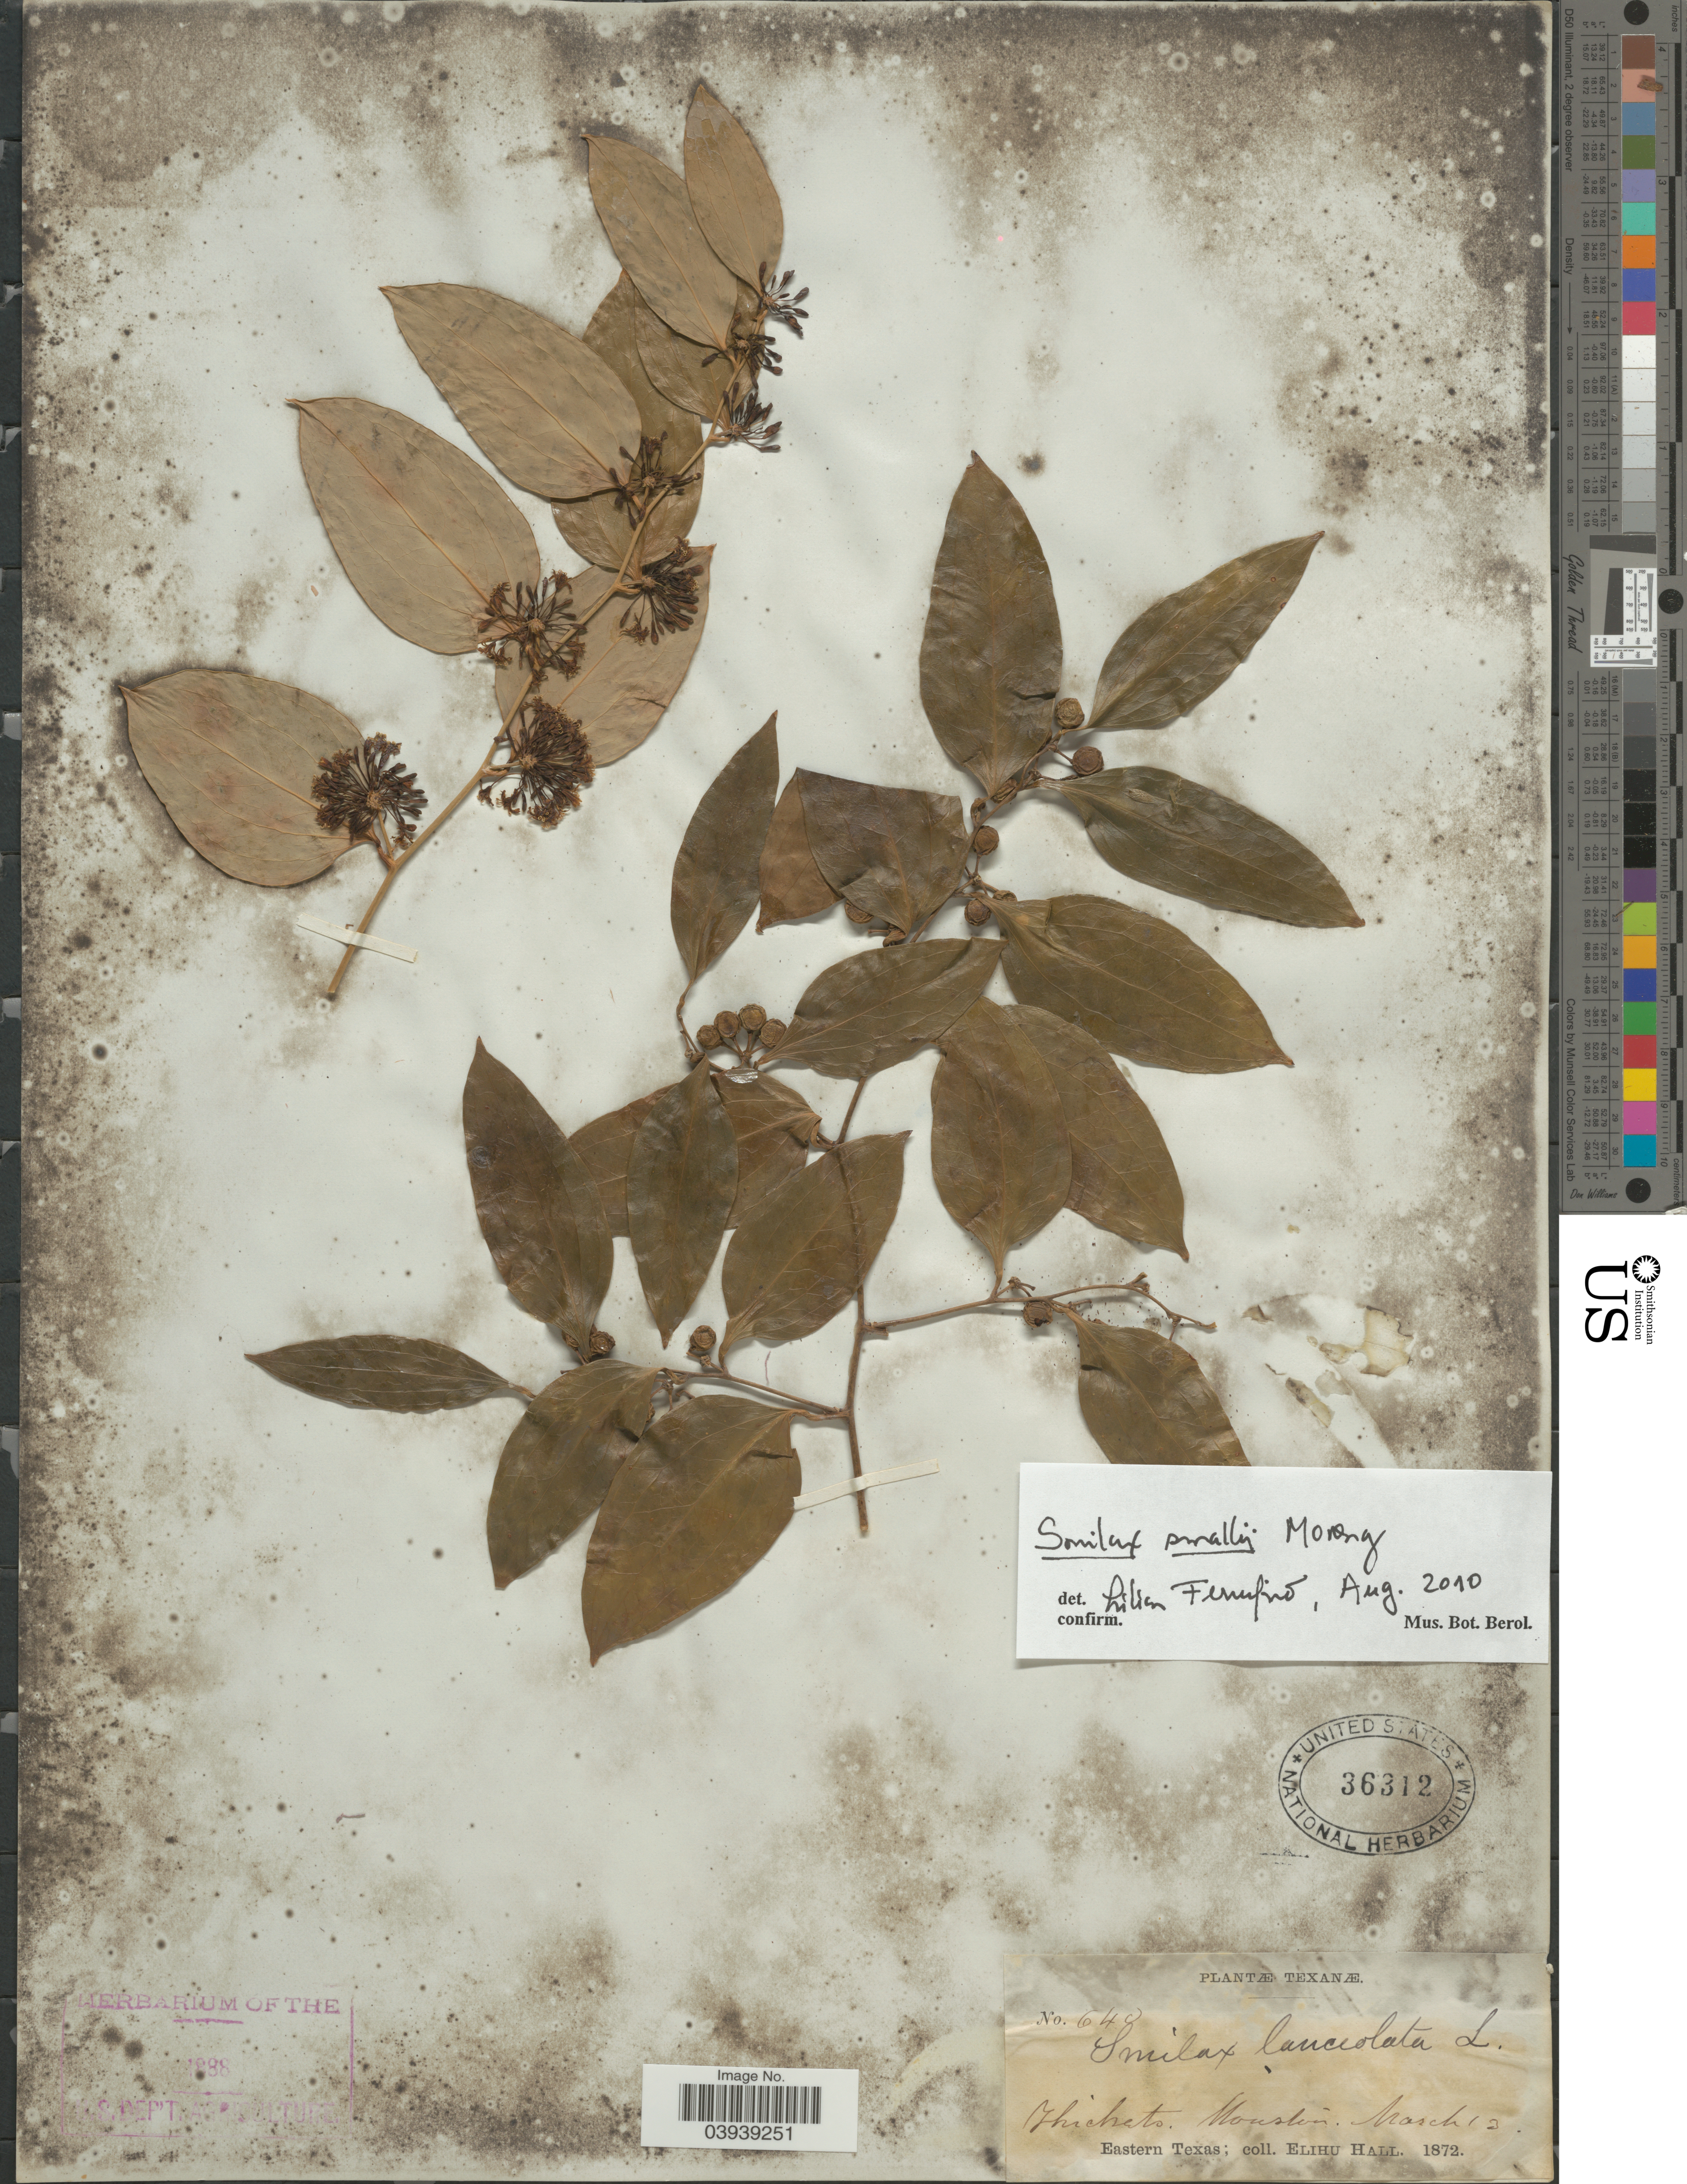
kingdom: Plantae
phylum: Tracheophyta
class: Liliopsida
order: Liliales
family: Smilacaceae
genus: Smilax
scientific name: Smilax smallii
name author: Morong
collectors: E. Hall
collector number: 640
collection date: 1872-03-13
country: United States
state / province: Texas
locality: Thickets. Houston. Eastern Texas.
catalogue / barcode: US 36312